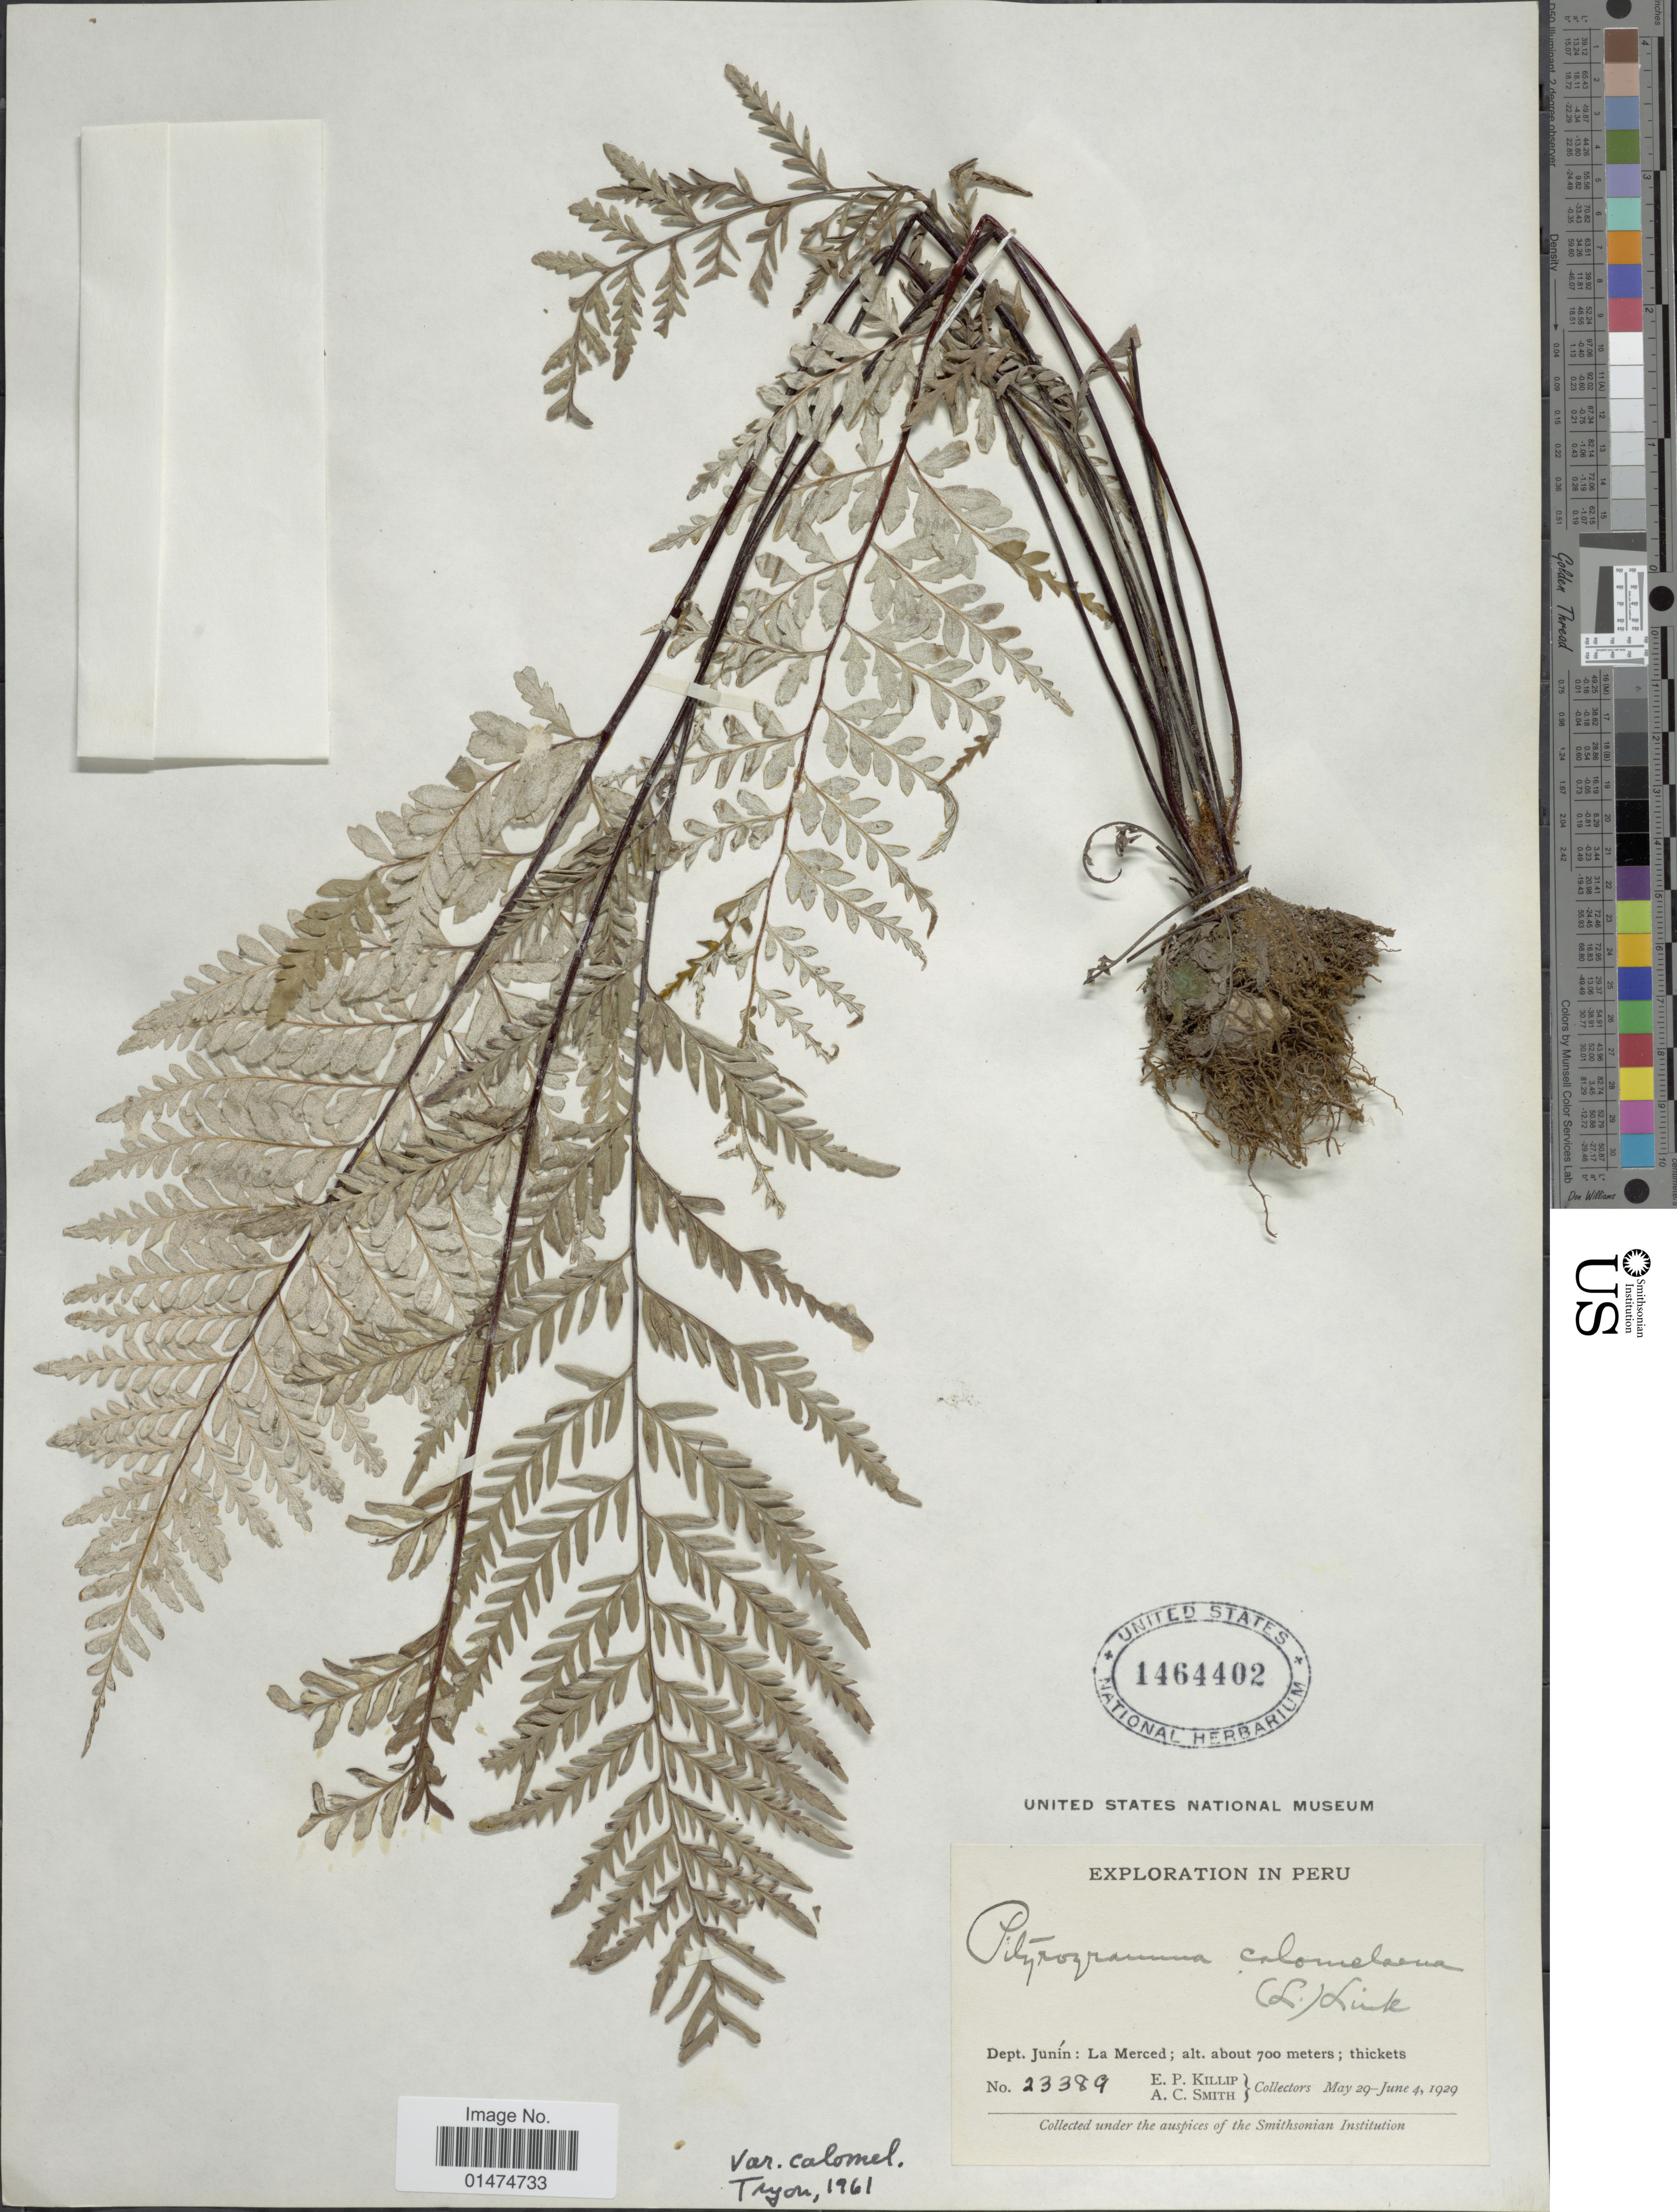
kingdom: Plantae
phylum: Tracheophyta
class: Polypodiopsida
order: Polypodiales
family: Pteridaceae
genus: Pityrogramma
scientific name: Pityrogramma calomelanos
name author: (L.) Link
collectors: E. P. Killip & A. C. Smith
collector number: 23389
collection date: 1929-05-29/1929-06-04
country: Peru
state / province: Junín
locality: Dept. Junin: La Merced.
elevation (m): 700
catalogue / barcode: US 1464402